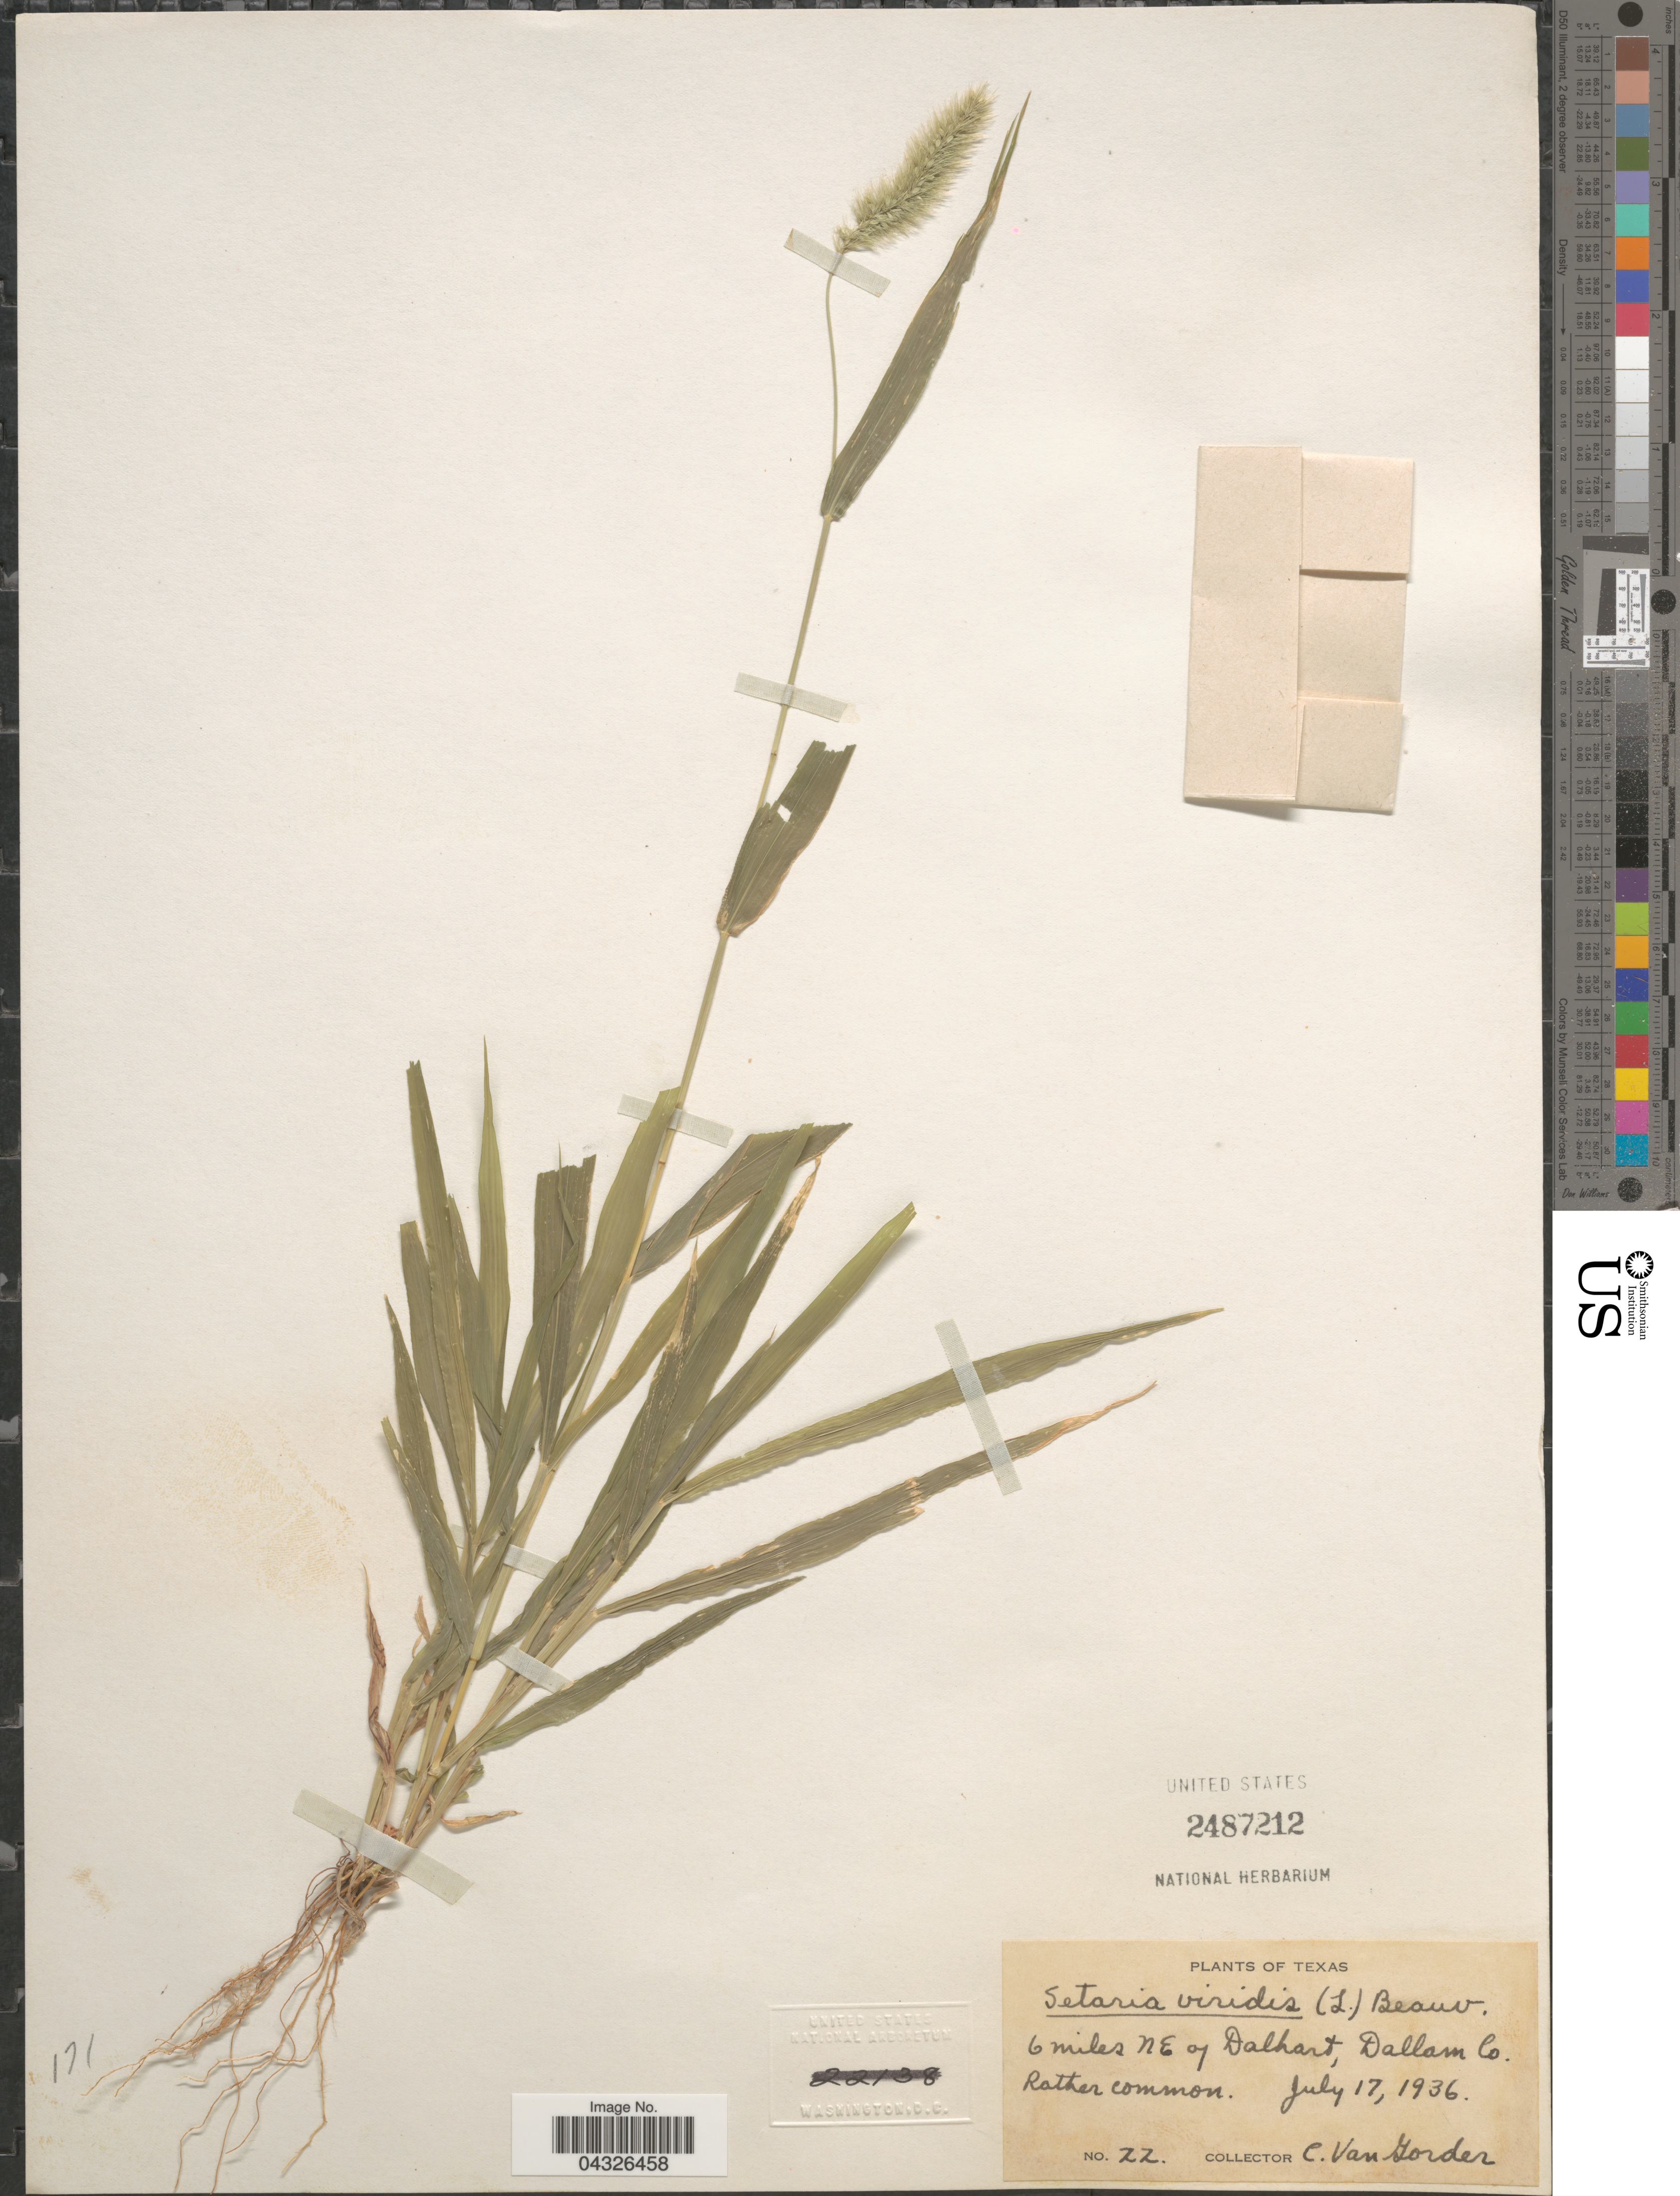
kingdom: Plantae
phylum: Tracheophyta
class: Liliopsida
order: Poales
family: Poaceae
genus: Setaria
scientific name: Setaria viridis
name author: (L.) P. Beauv.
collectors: C. Gorder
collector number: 22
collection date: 1936-07-17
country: United States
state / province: Texas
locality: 6 miles NE of Dalhart, Dallam Co. Rather common.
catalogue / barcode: US 2487212